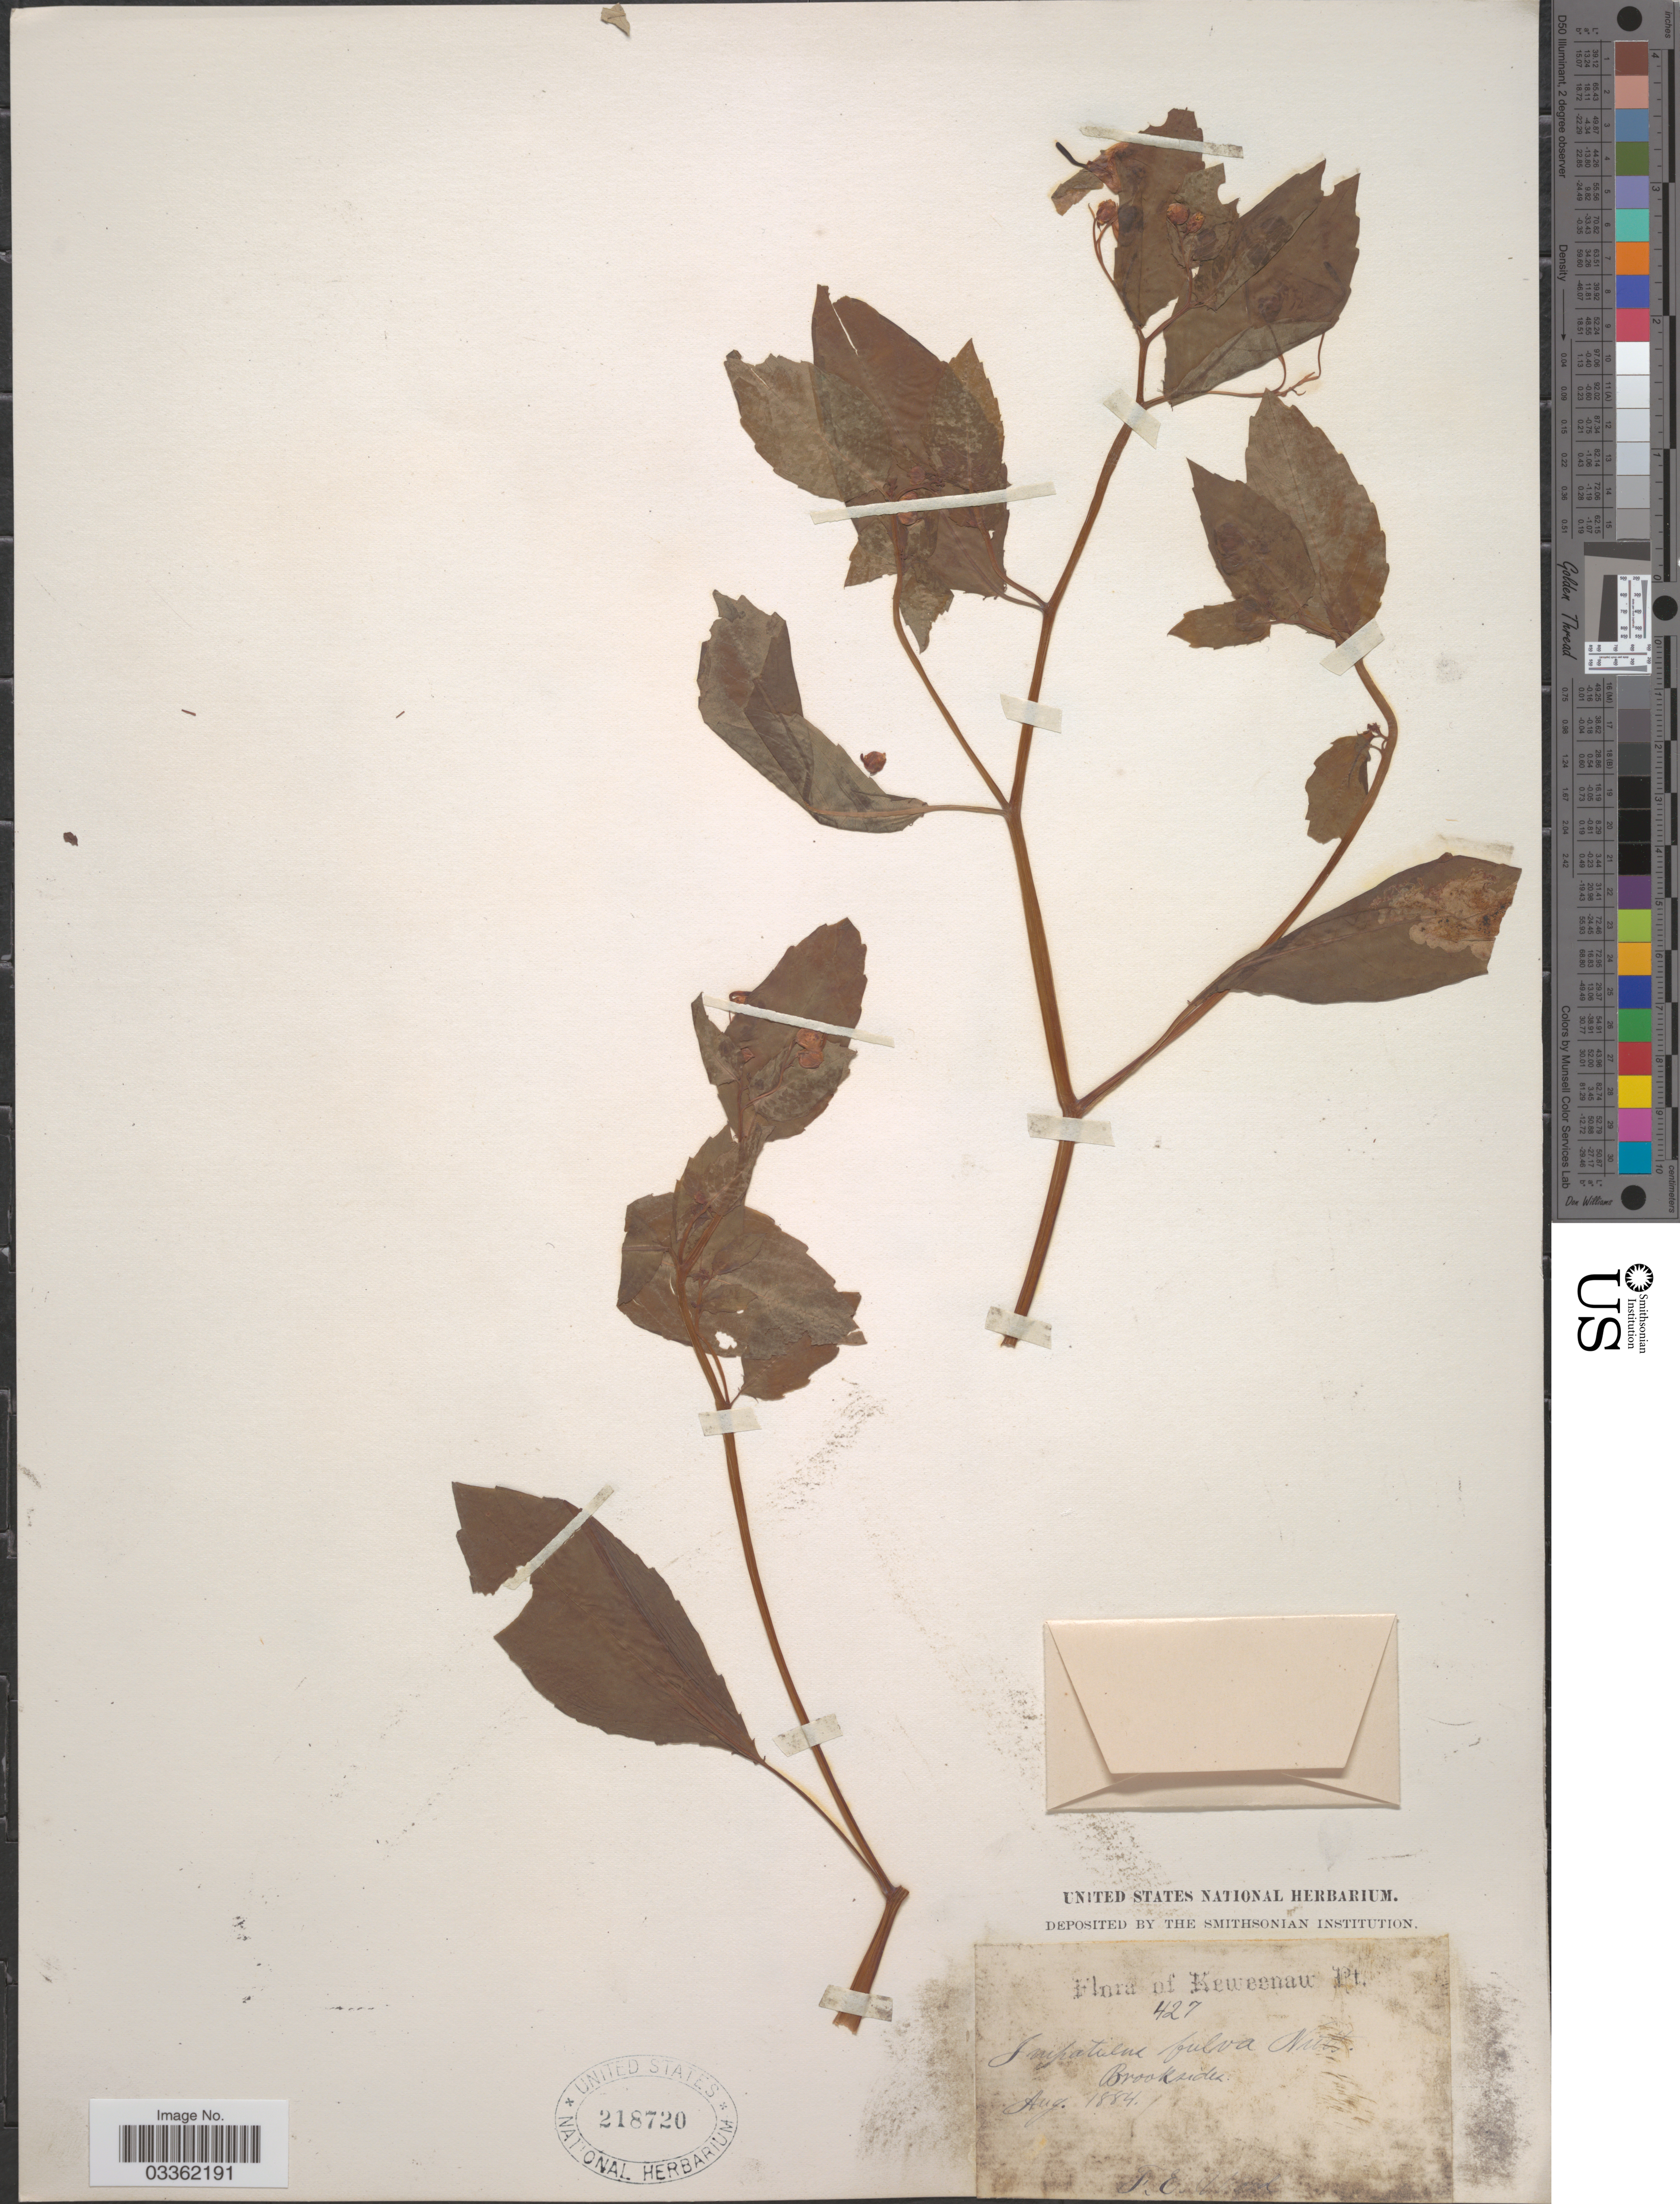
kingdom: Plantae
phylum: Tracheophyta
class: Magnoliopsida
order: Ericales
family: Balsaminaceae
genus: Impatiens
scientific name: Impatiens capensis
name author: Meerb.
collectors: F. Wood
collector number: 427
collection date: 1884-08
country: United States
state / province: Vermont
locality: Keweenaw, Brookside.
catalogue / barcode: US 218720